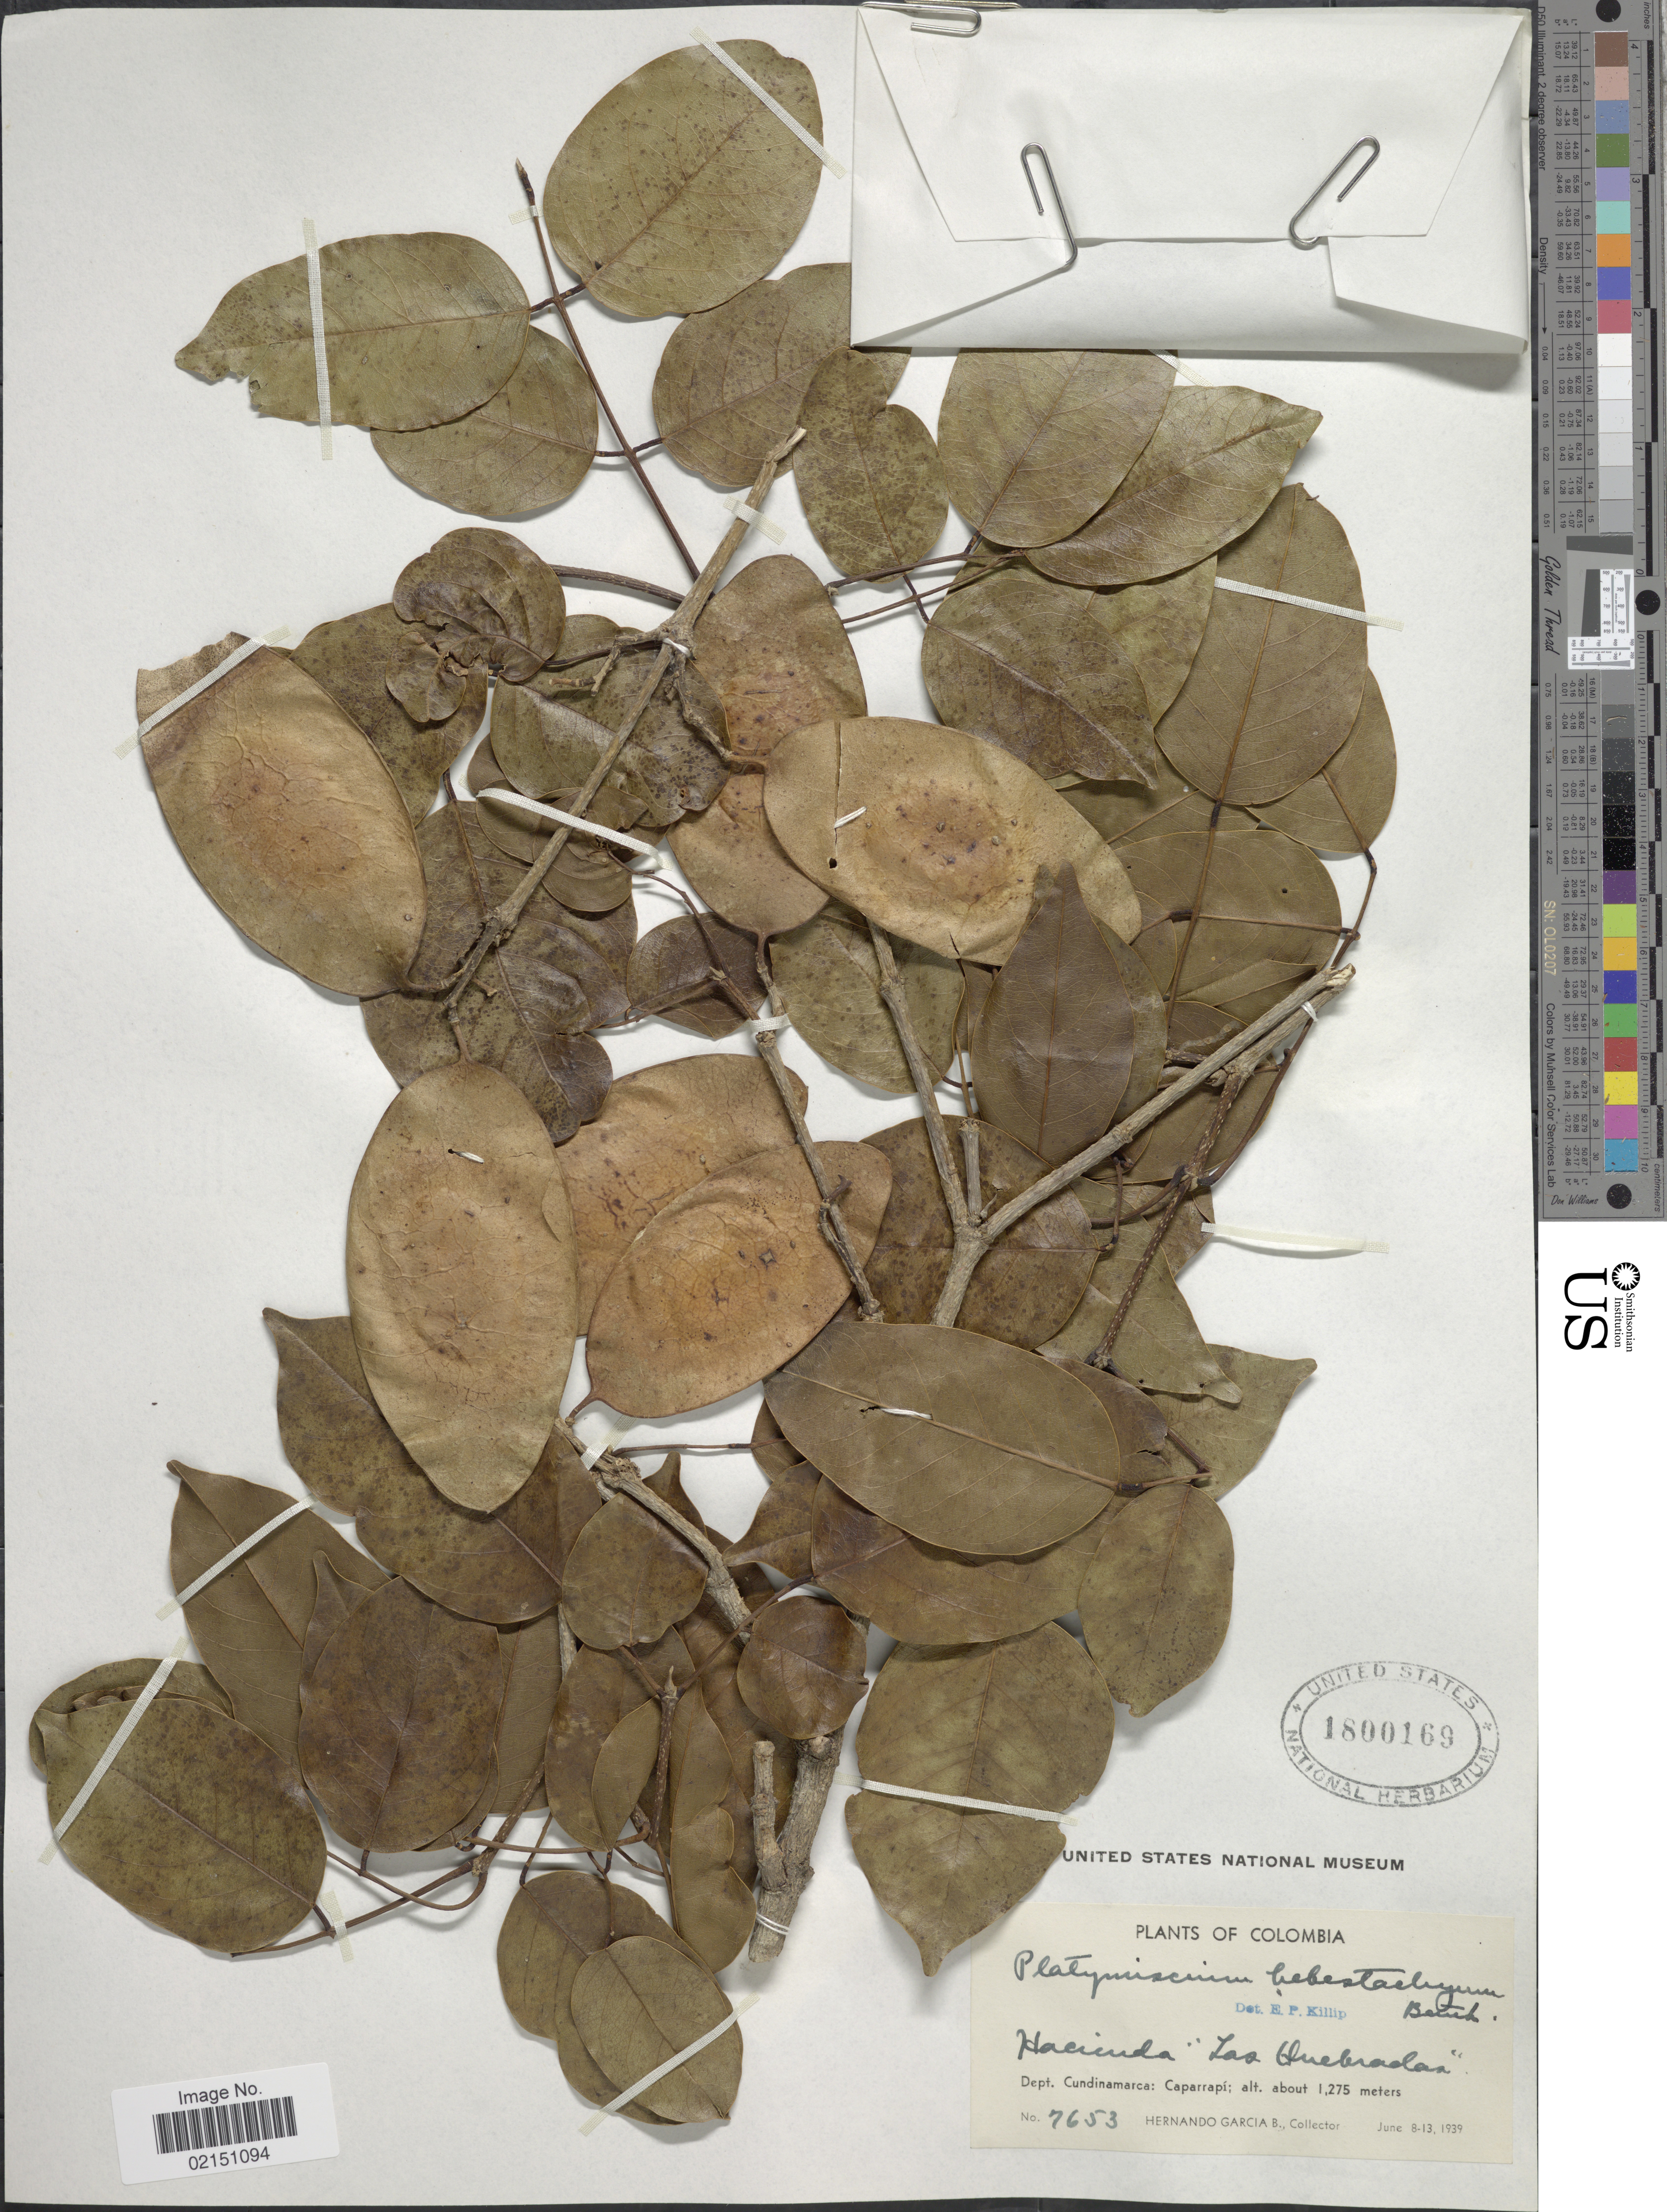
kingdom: Plantae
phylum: Tracheophyta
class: Magnoliopsida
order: Fabales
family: Fabaceae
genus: Platymiscium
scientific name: Platymiscium hebestachyum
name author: Benth.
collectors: H. García Barriga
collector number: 7653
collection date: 1939-06-08/1939-06-13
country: Colombia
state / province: Cundinamarca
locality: Hacienda: "" Las Quebradas"". Caparrapi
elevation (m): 1275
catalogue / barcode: US 1800169